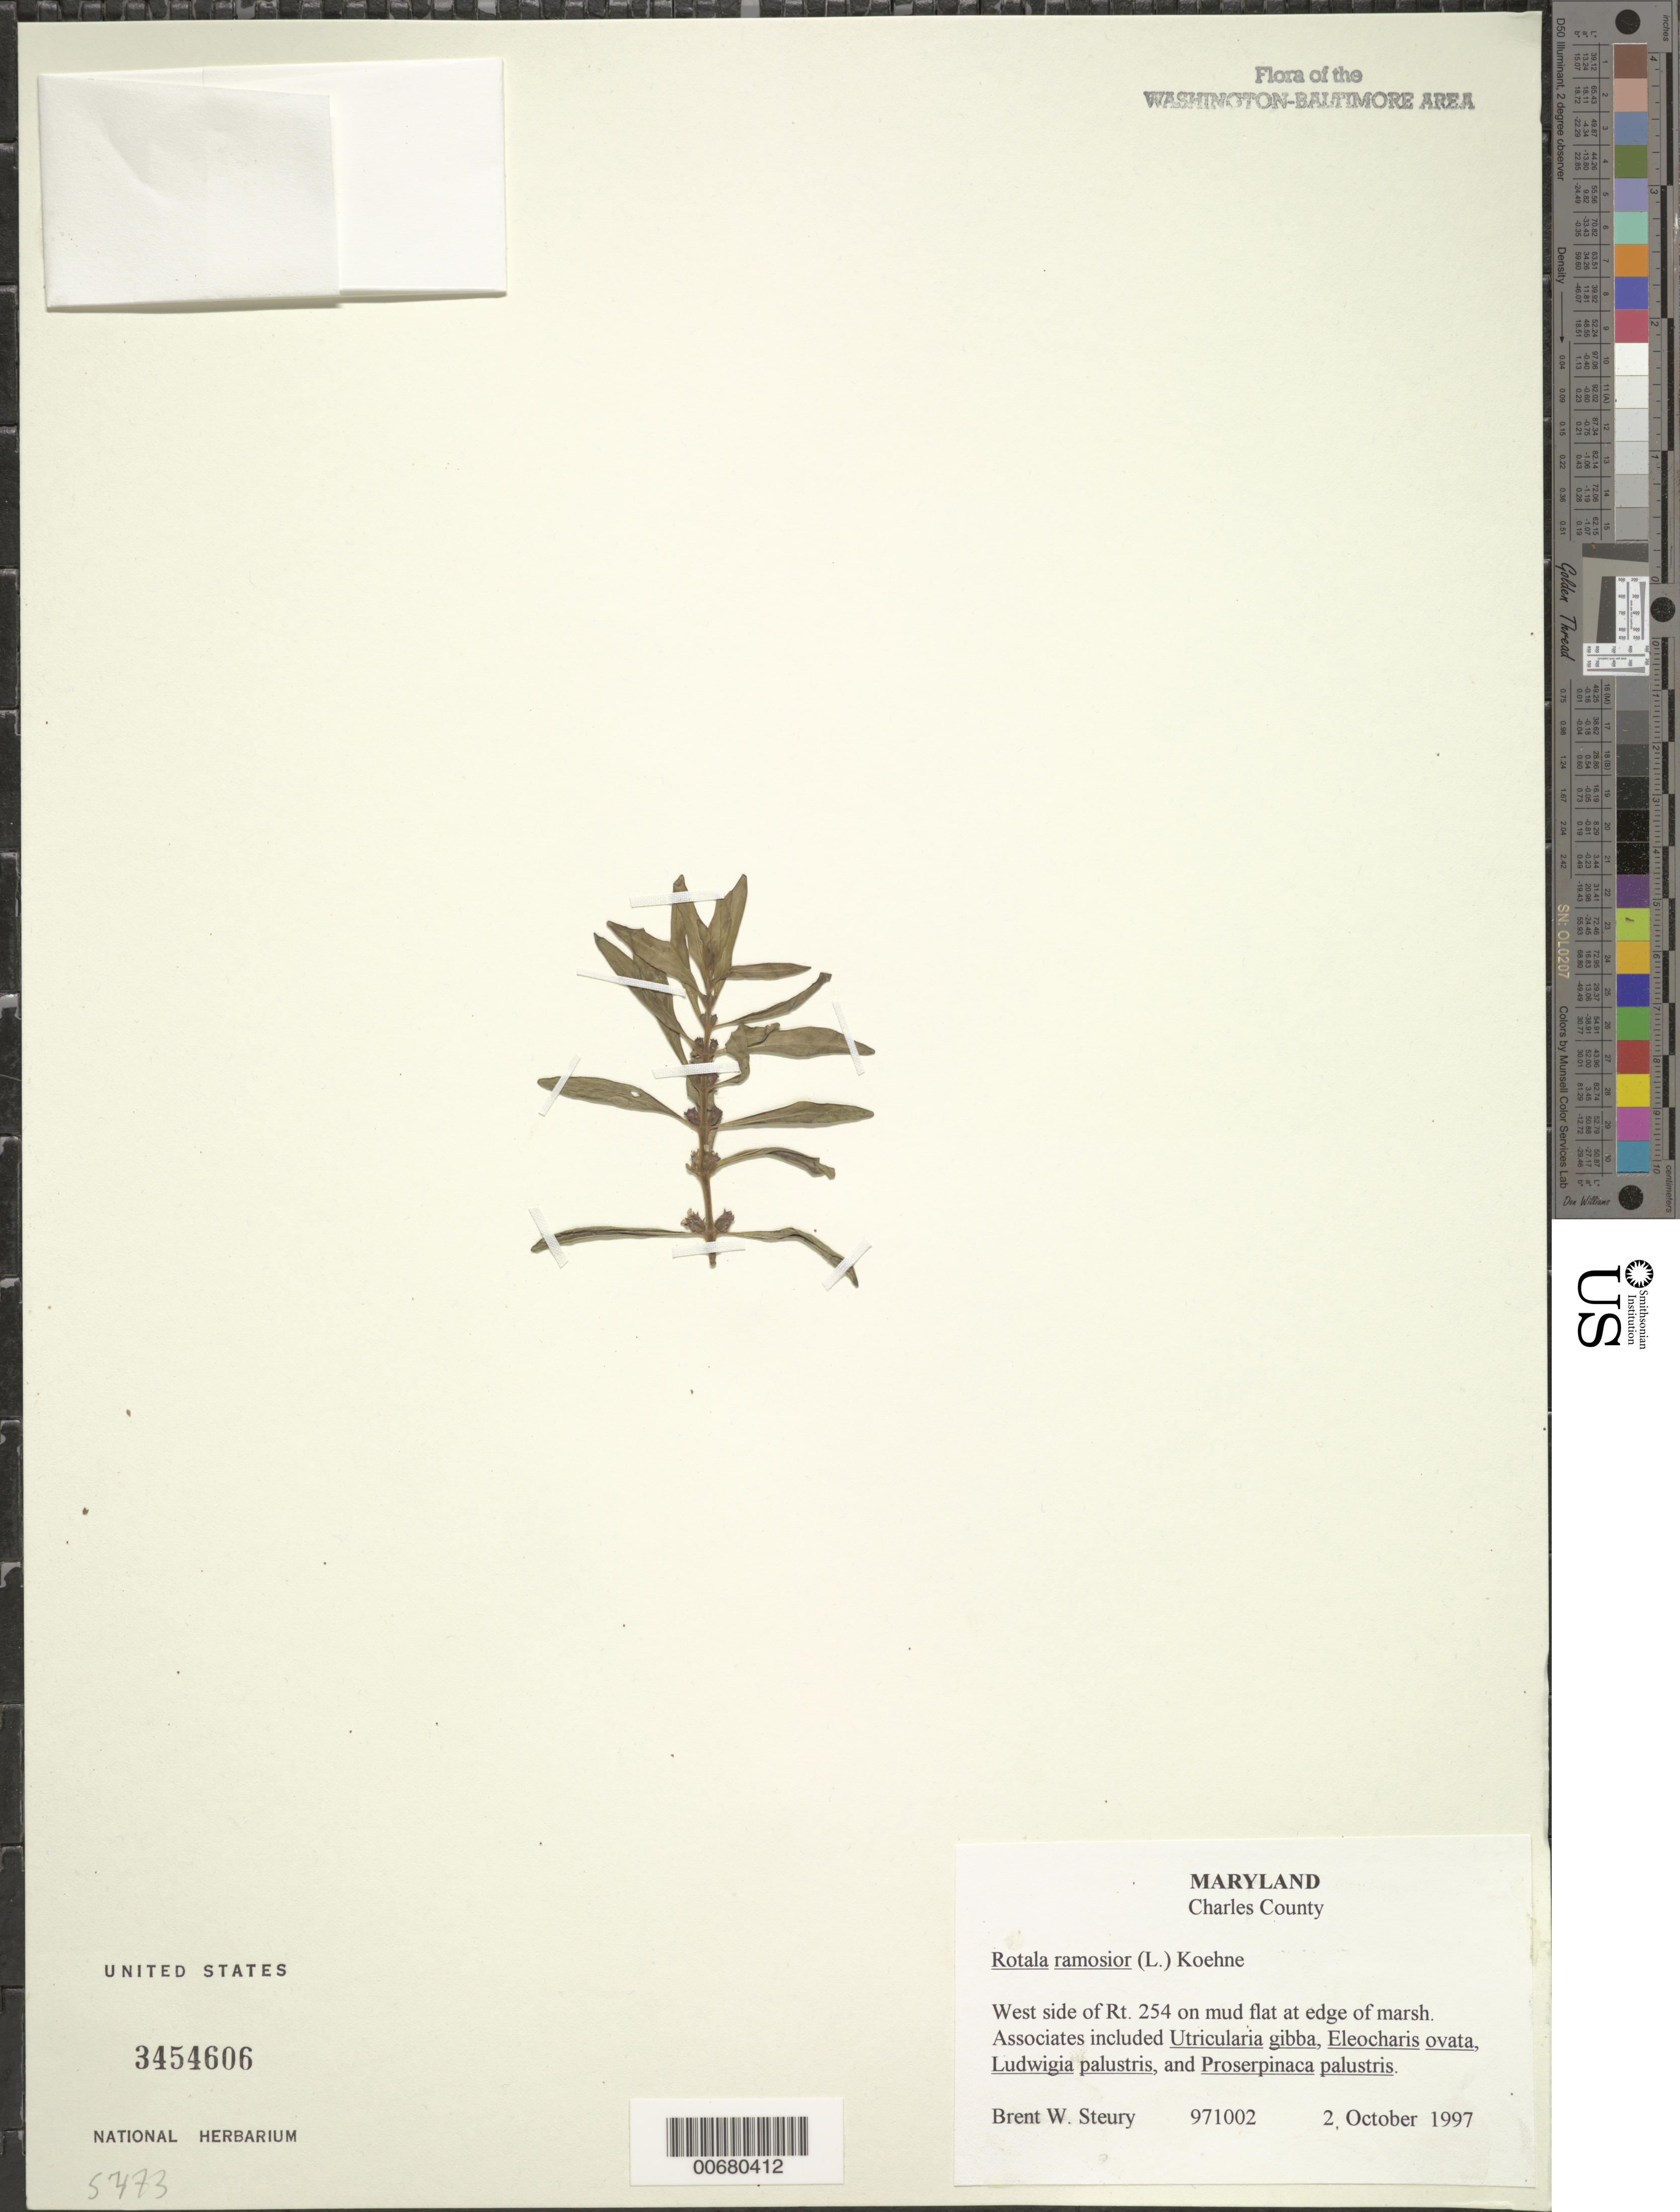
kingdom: Plantae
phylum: Tracheophyta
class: Magnoliopsida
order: Myrtales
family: Lythraceae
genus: Rotala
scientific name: Rotala ramosior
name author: (L.) Koehne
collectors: B. Steury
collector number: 971002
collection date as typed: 02 Oct 1997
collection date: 1997-10-02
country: United States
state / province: Maryland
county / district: Charles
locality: West side of Rt. 254.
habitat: On mud flat at edge of marsh.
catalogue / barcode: US 3454606